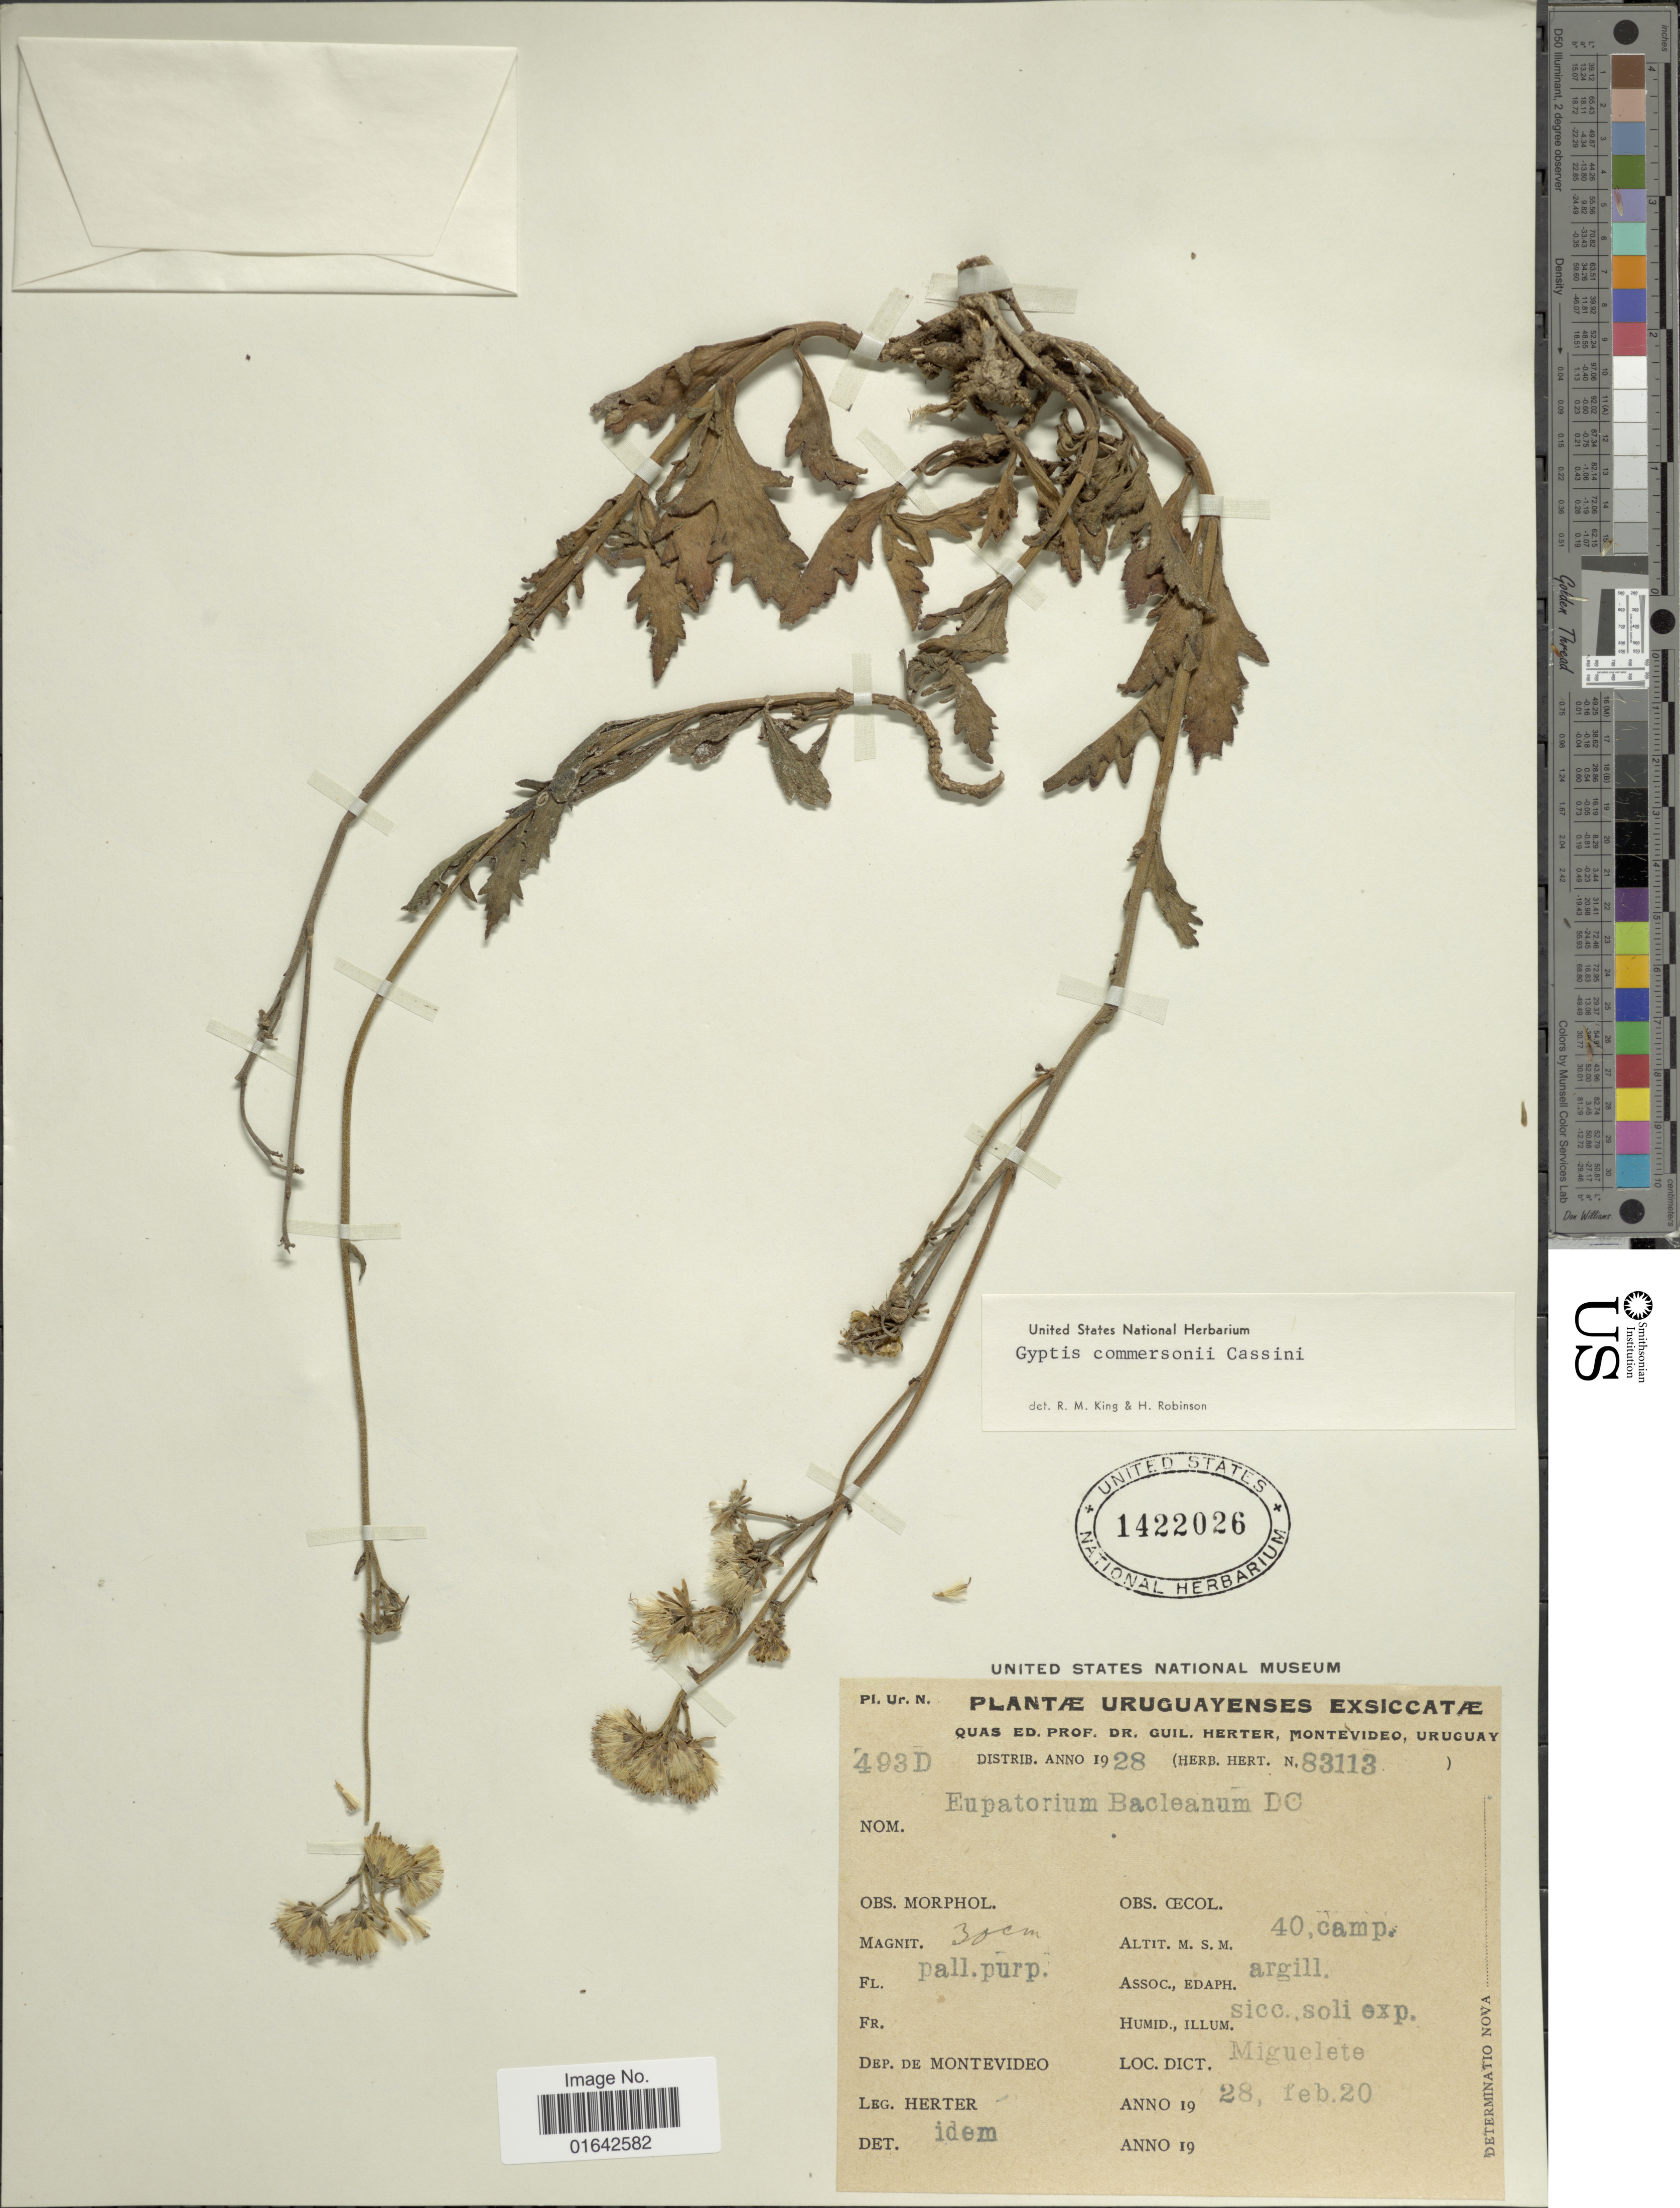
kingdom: Plantae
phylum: Tracheophyta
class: Magnoliopsida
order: Asterales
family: Asteraceae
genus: Gyptis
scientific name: Gyptis commersonii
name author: Cass.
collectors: Herter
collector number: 493D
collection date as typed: Transcribed d/m/y: 28/2/20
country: Uruguay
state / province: Montevideo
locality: Dep. de Montevideo, Miguelete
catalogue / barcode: US 1422026